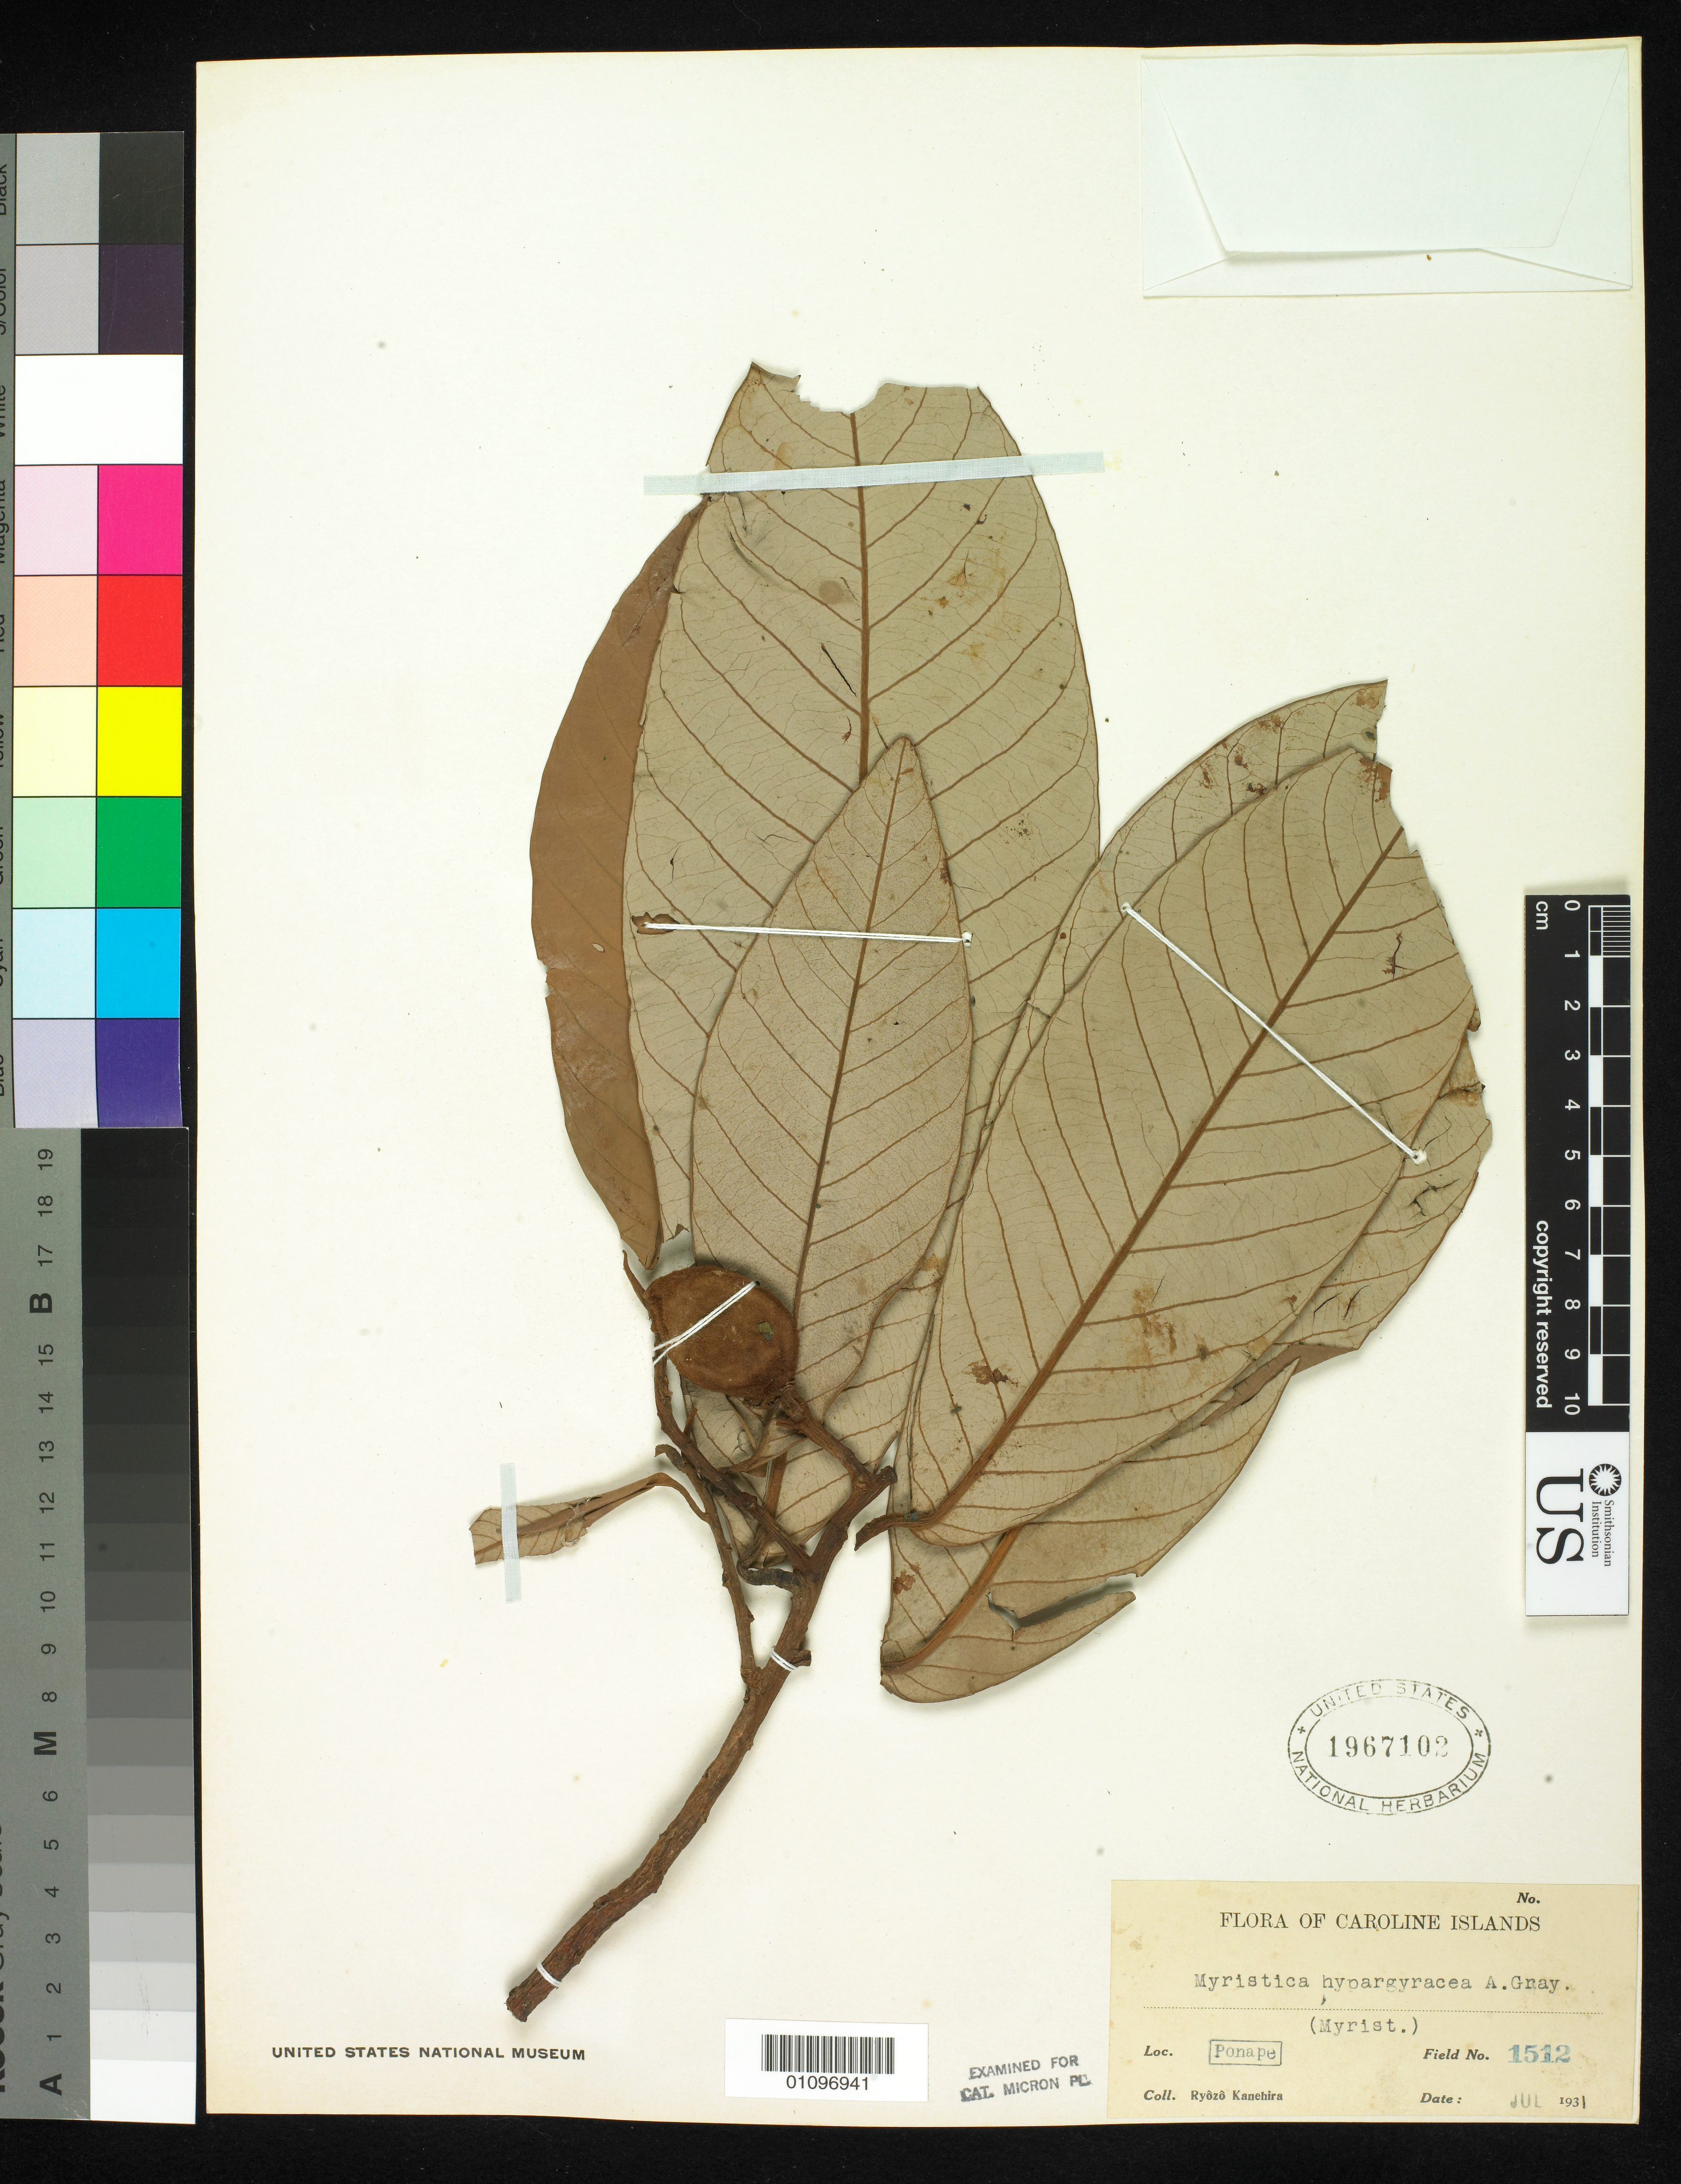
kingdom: Plantae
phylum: Tracheophyta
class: Magnoliopsida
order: Magnoliales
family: Myristicaceae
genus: Myristica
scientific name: Myristica hypargyraea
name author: A. Gray in Wilkes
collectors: R. Kanehira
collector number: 1512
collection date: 1931-07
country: Micronesia, Federated States of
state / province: Pohnpei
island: Pohnpei [Ponape]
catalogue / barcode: US 1967102